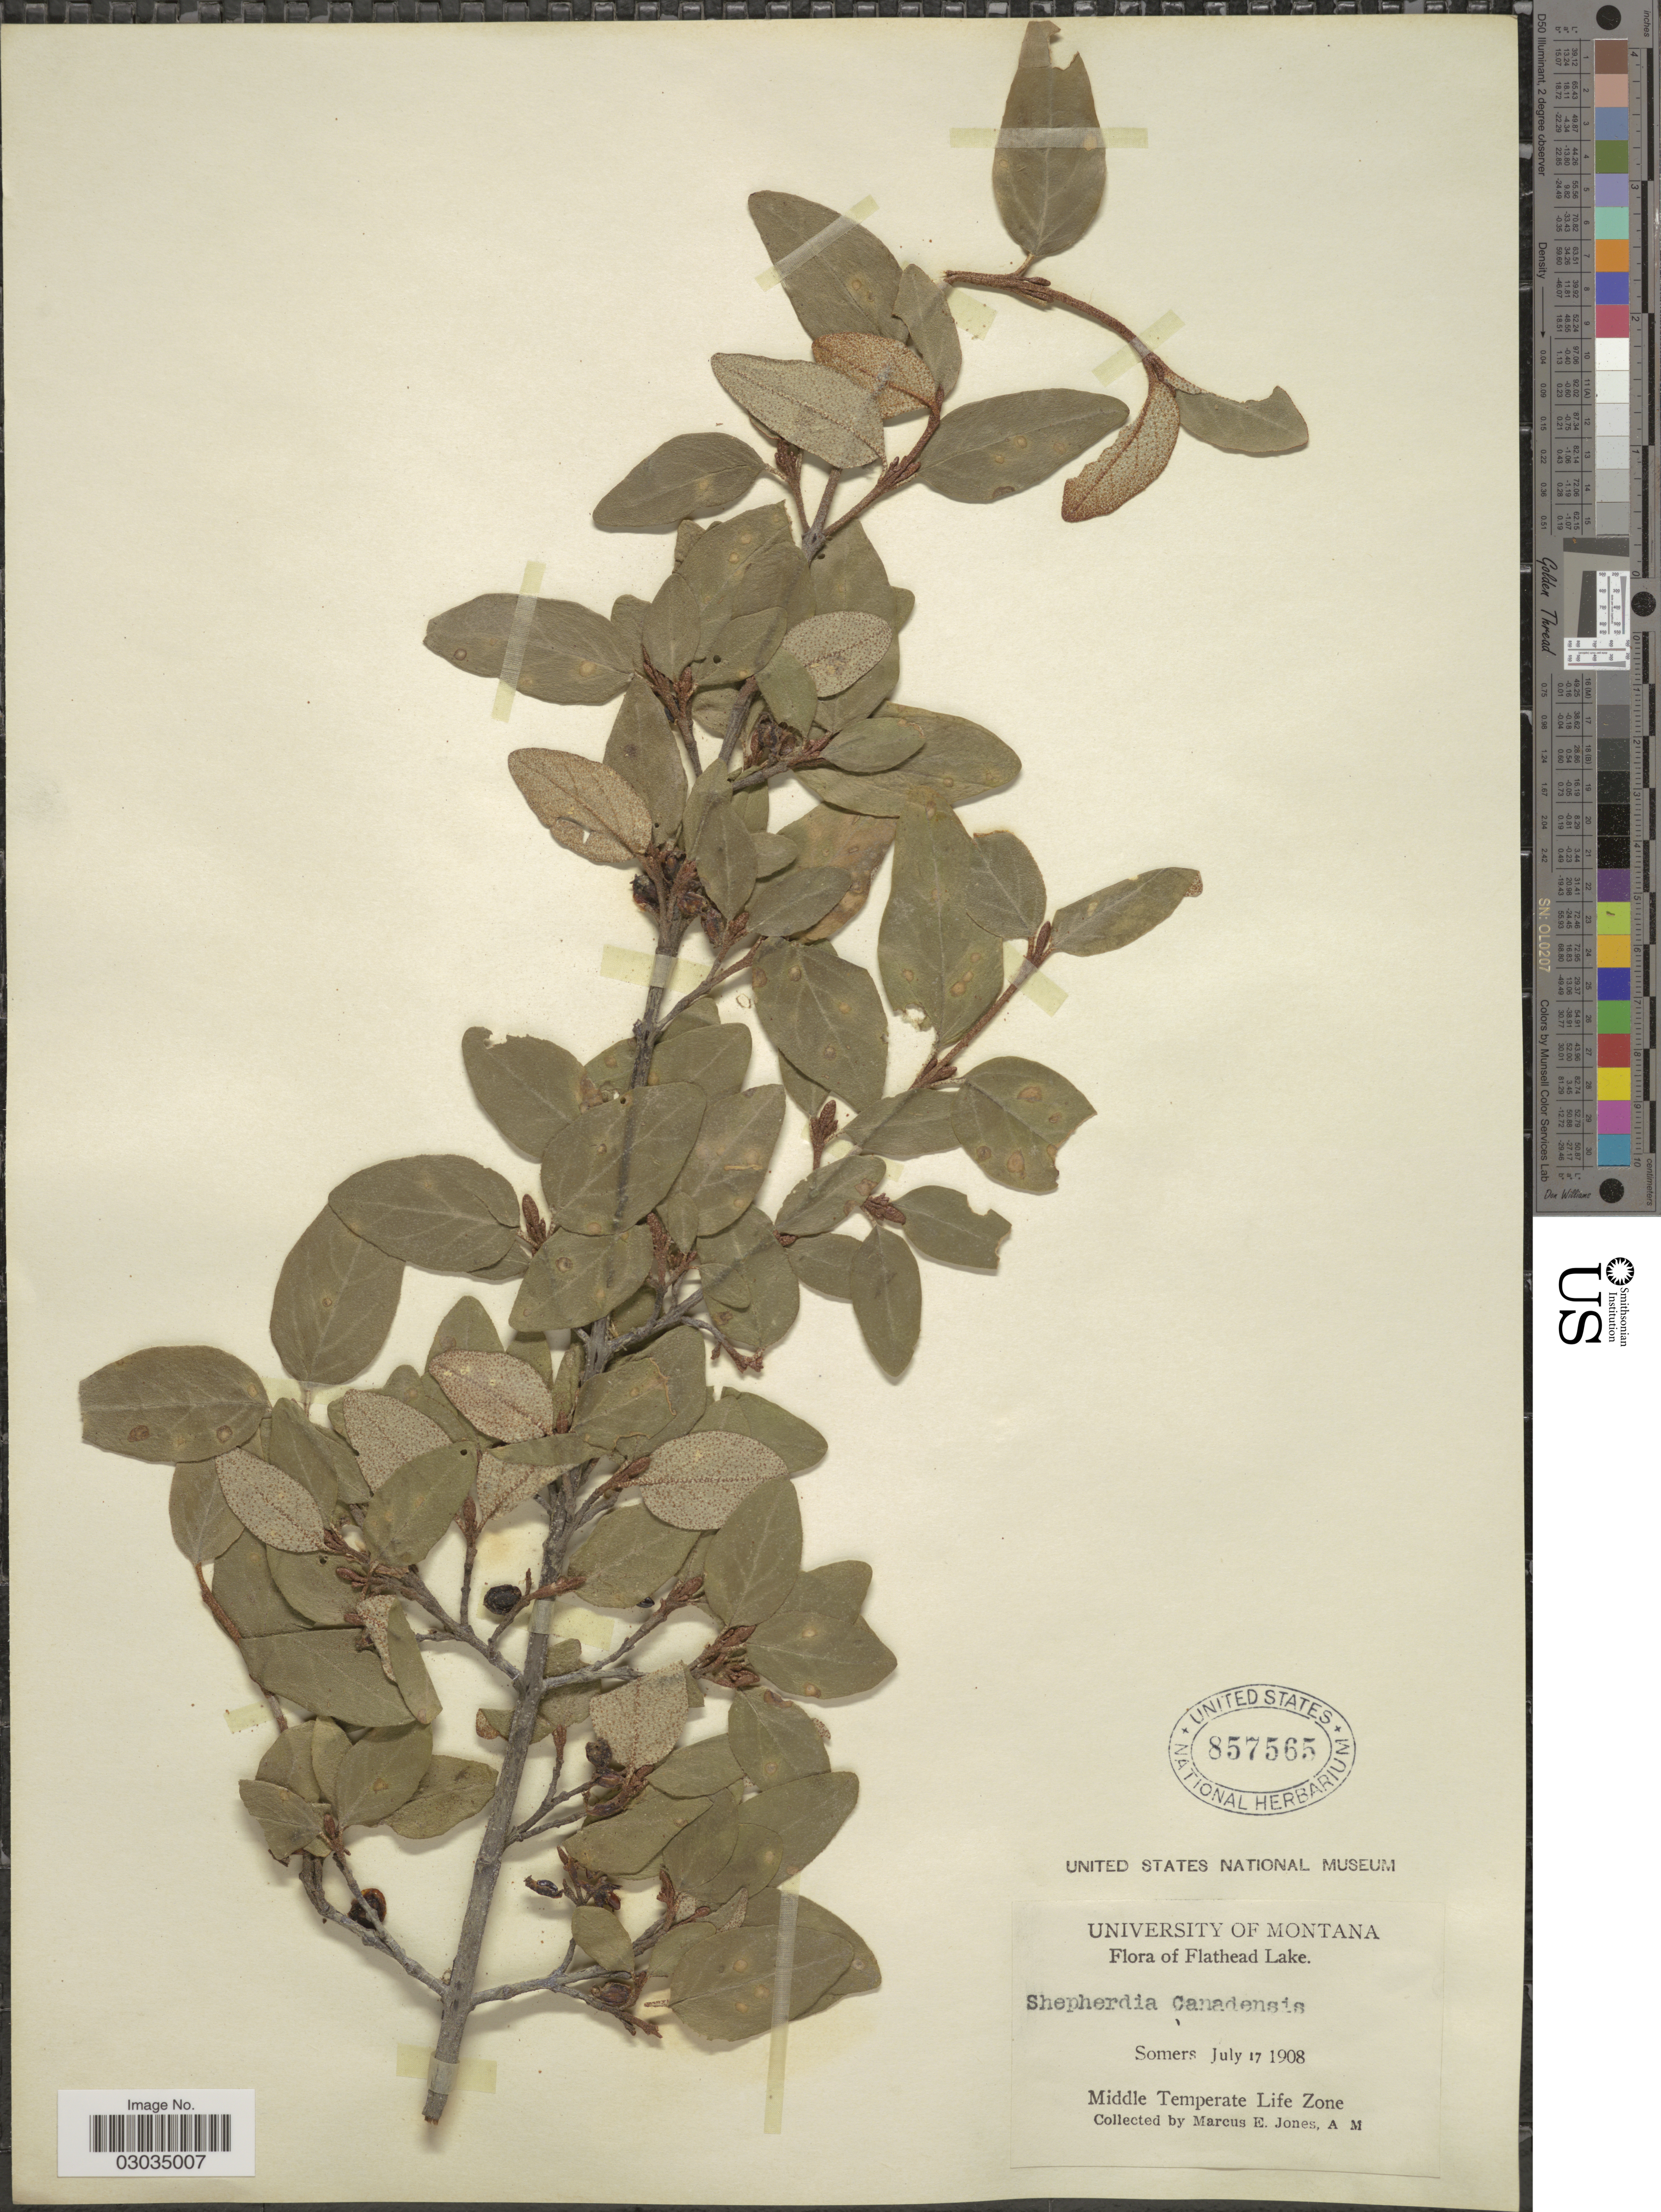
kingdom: Plantae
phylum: Tracheophyta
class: Magnoliopsida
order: Rosales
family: Elaeagnaceae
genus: Shepherdia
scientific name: Shepherdia canadensis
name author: (L.) Nutt.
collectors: M. E. Jones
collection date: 1908-07-17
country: United States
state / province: Montana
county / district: Lake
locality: Flathead Lake, Middle Temperate Life Zone.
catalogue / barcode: US 857565